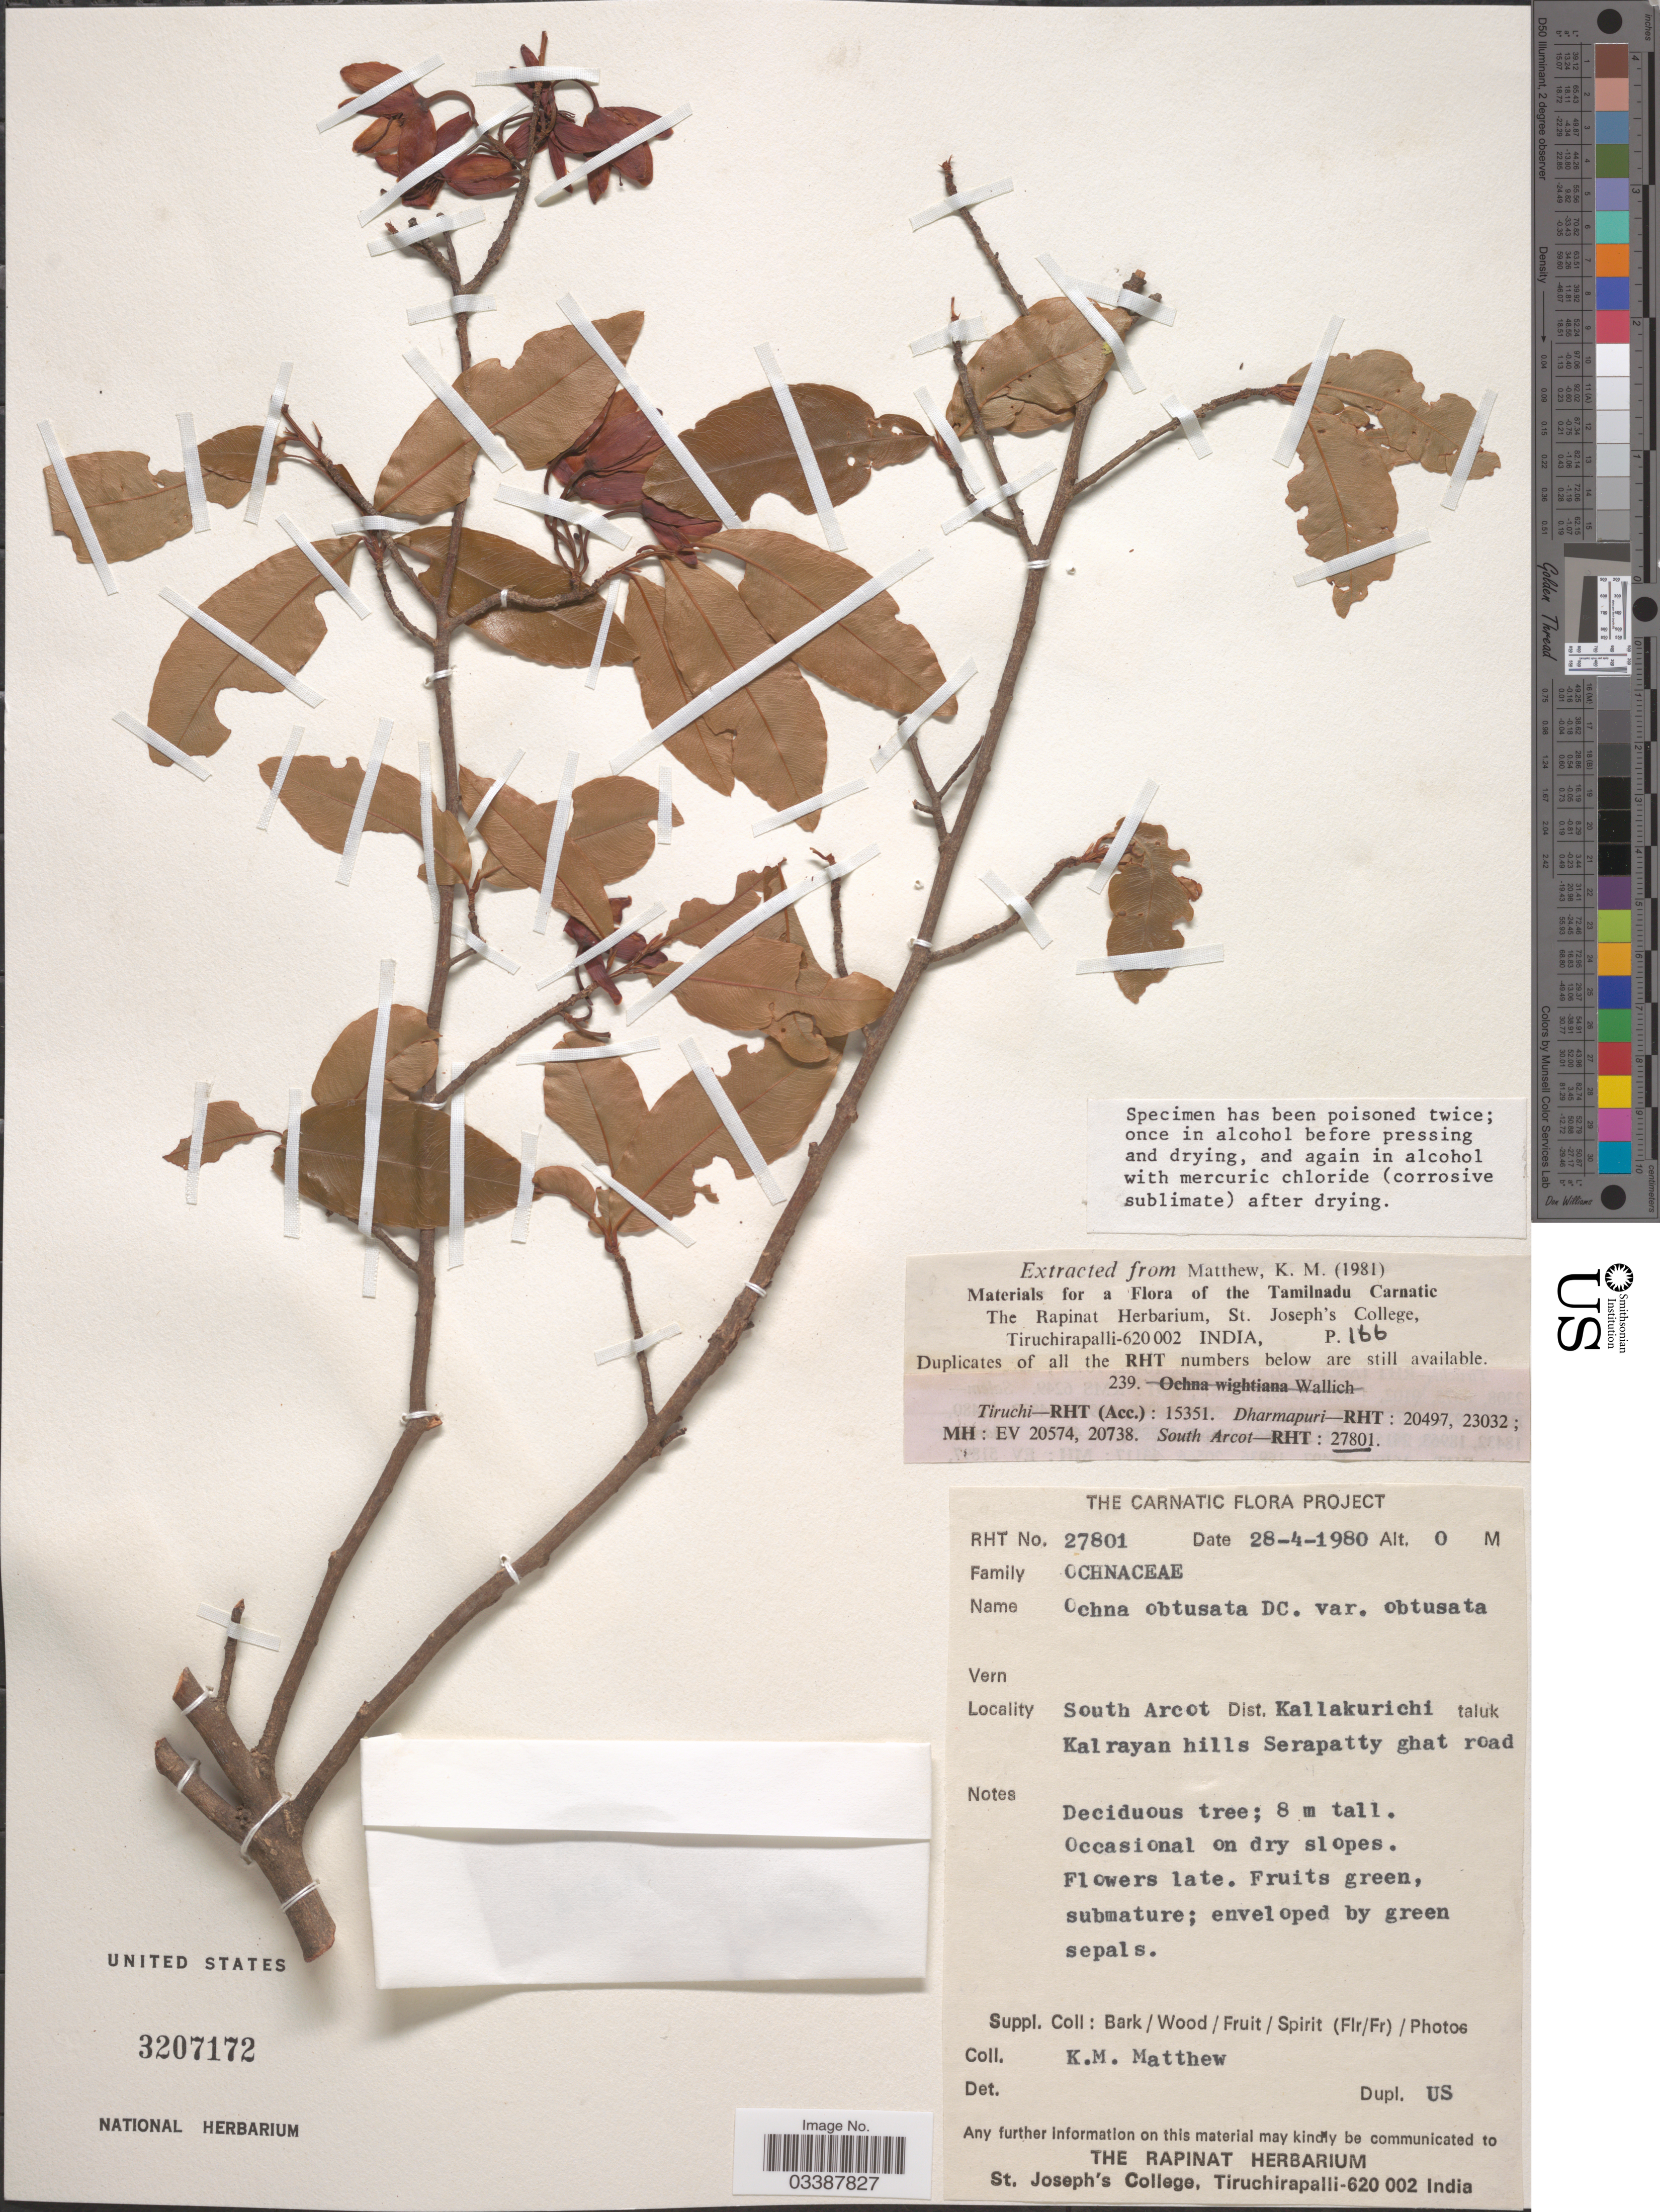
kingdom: Plantae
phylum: Tracheophyta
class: Magnoliopsida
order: Malpighiales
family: Ochnaceae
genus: Ochna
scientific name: Ochna obtusata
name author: DC.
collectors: K. M. Matthew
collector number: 27801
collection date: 1980-04-28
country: India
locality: South Arcot Dist. Kallakurichi. Taluk Kalrayan hills Serapatty ghat road.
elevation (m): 0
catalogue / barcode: US 3207172